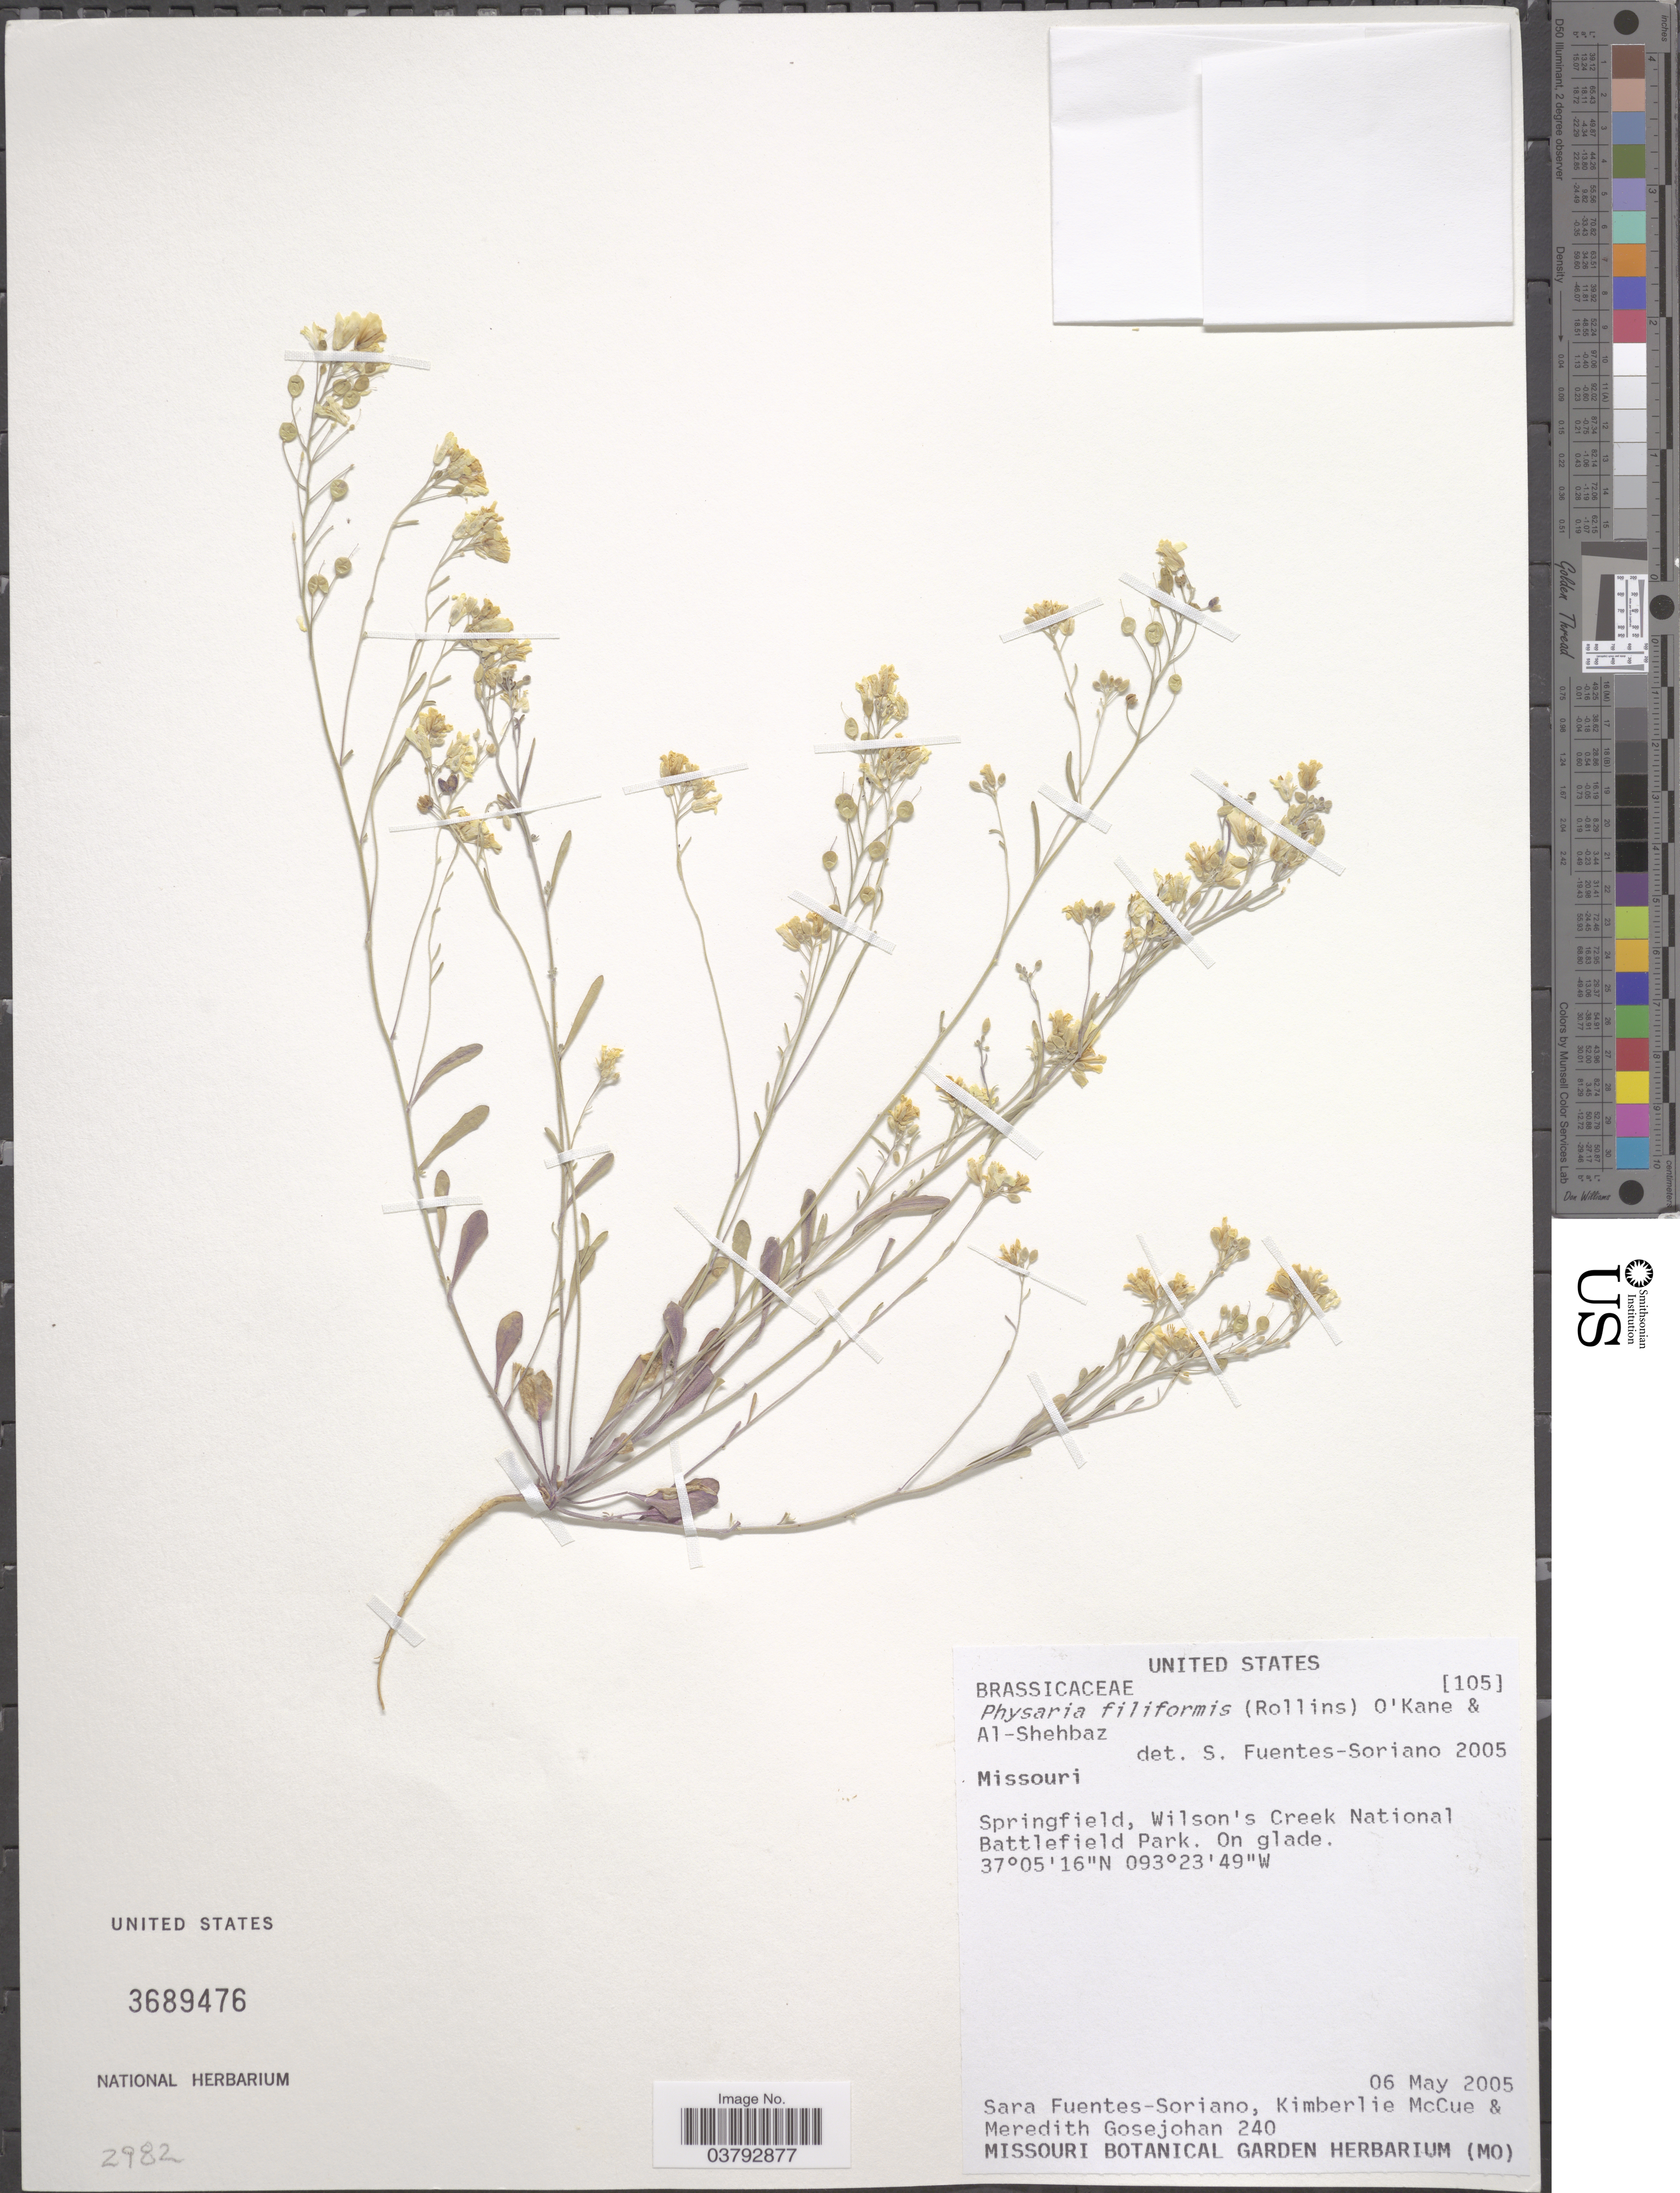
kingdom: Plantae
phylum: Tracheophyta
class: Magnoliopsida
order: Brassicales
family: Brassicaceae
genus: Physaria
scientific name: Physaria filiformis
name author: (Rollins) O'Kane & Al-Shehbaz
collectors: S. Fuentes-Soriano, K. McCue & M. Gosejohan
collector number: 240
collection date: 2005-05-06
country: United States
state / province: Missouri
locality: Springfield, Wilson's Creek National Battlefield Park.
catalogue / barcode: US 3689476